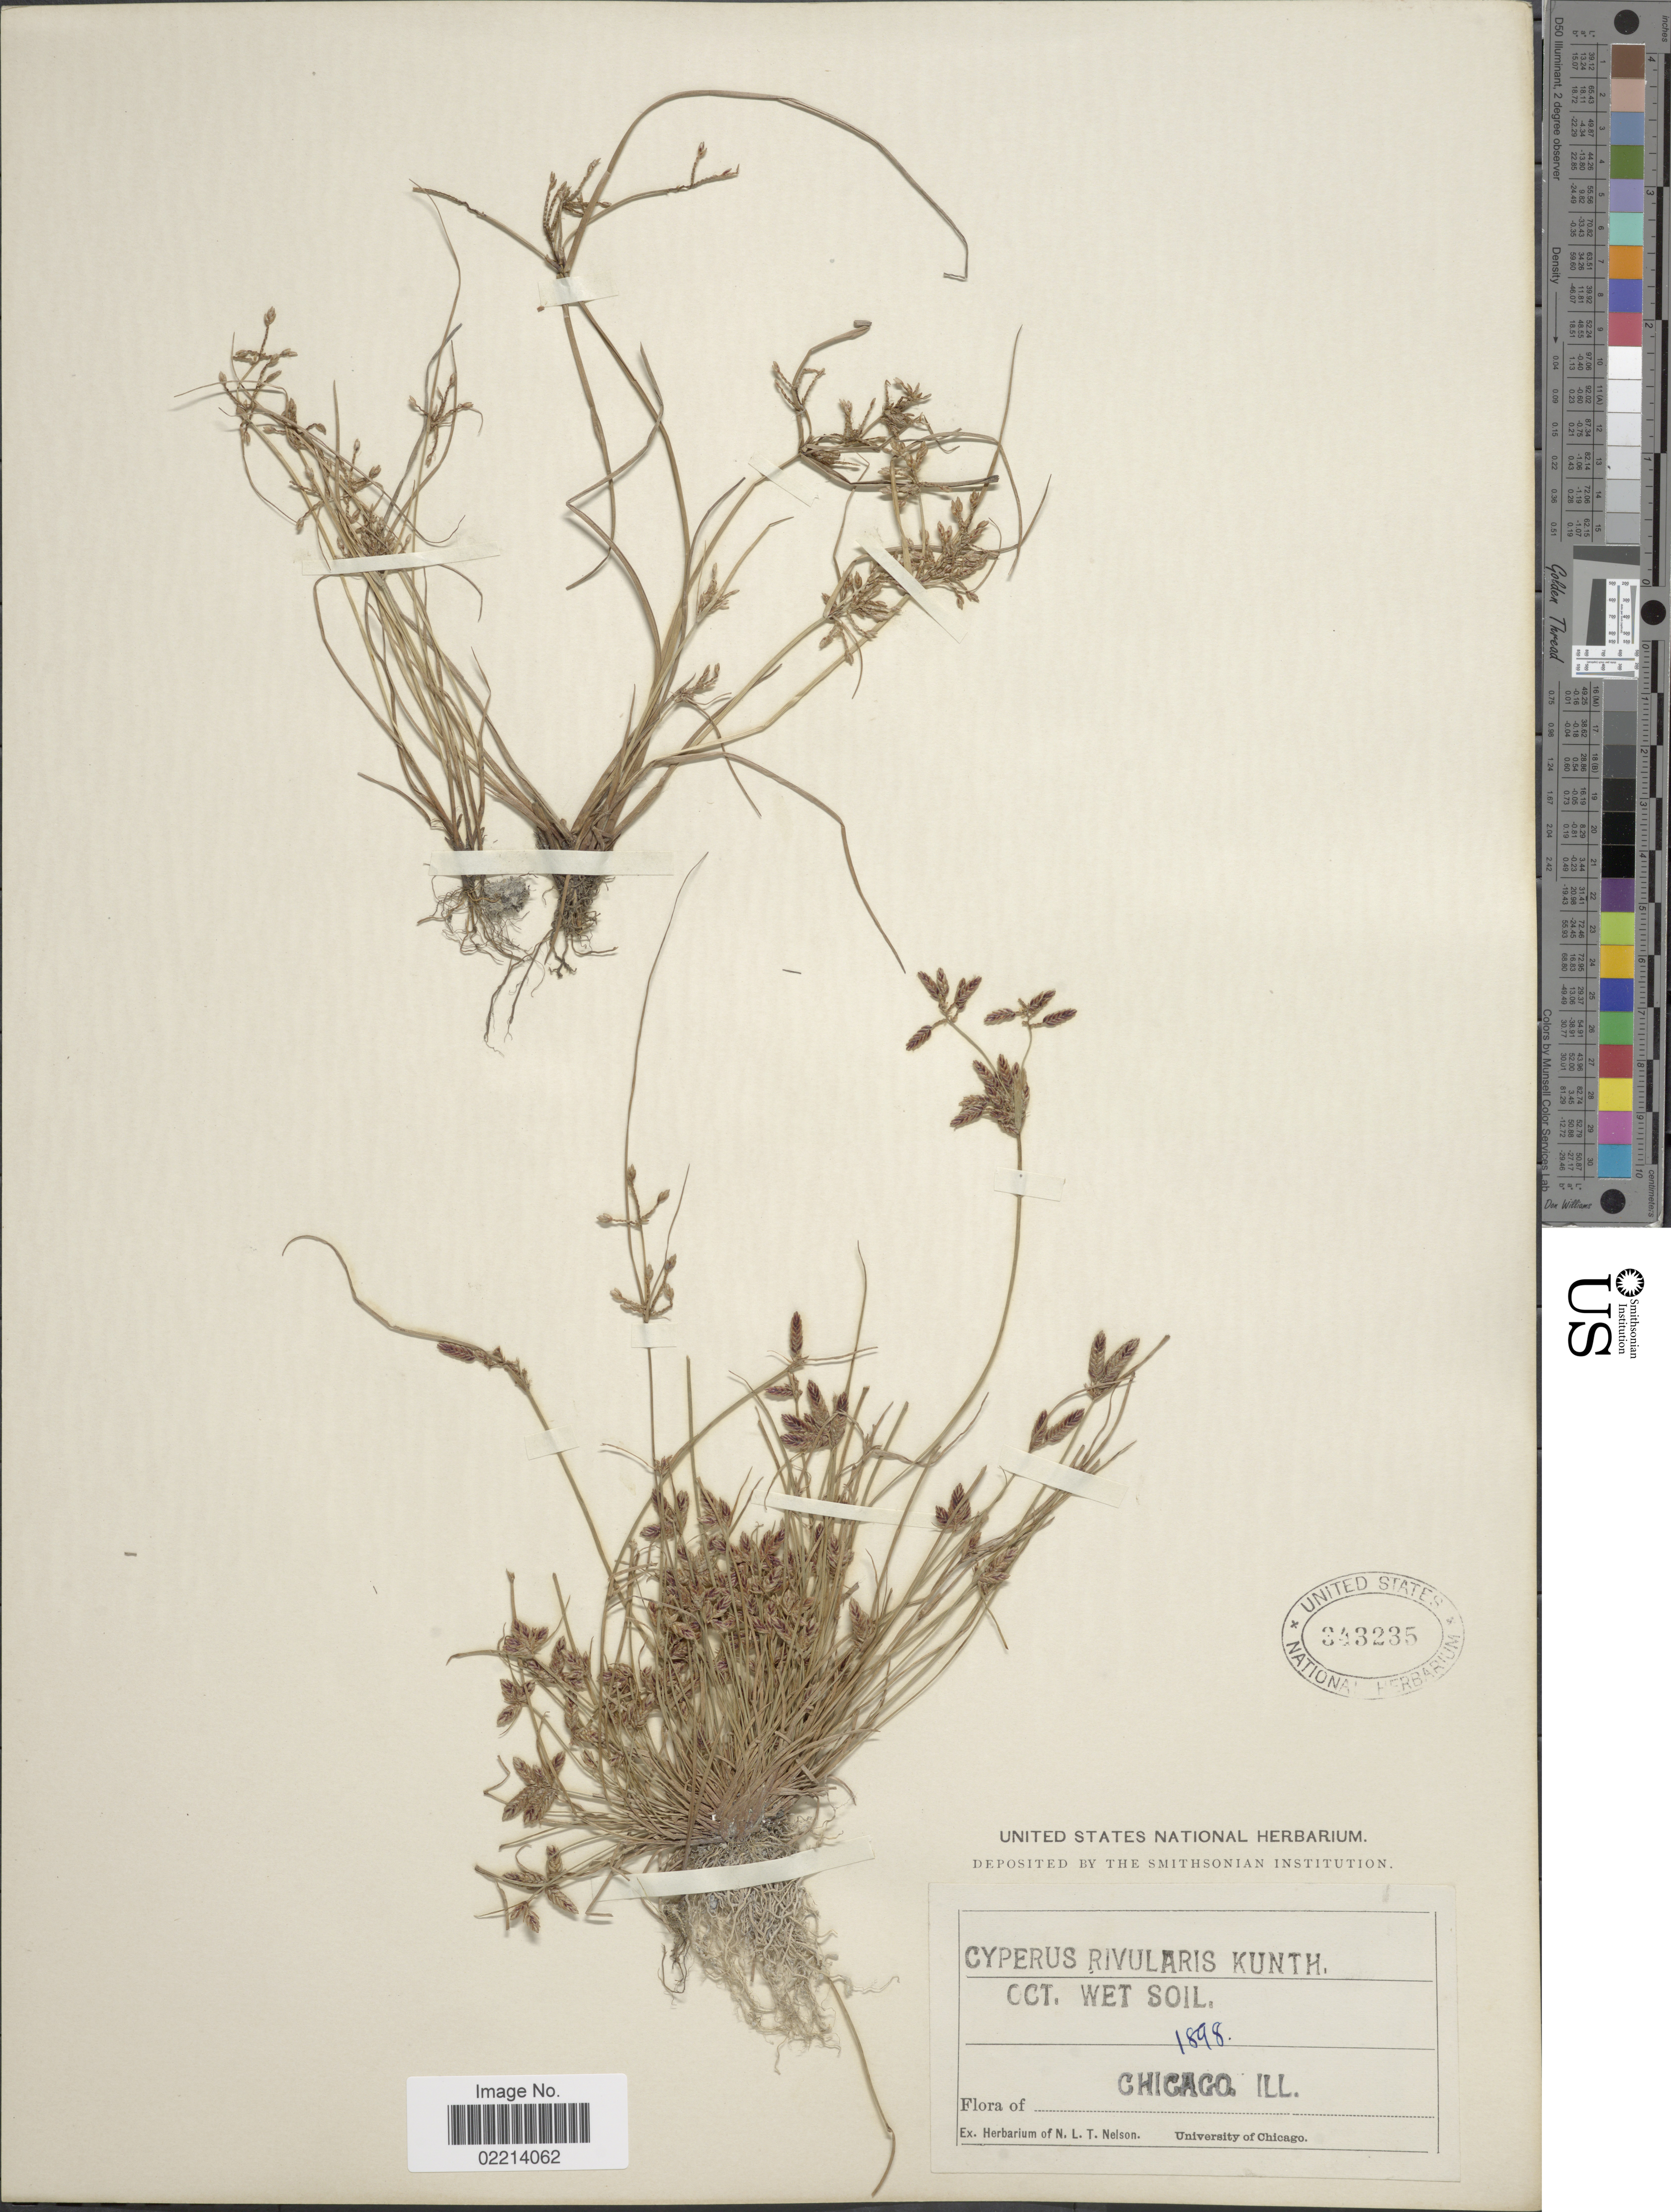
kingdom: Plantae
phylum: Tracheophyta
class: Liliopsida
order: Poales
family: Cyperaceae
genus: Cyperus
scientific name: Cyperus bipartitus Torr.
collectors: ex herb. N. L. T. Nelson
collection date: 1898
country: United States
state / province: Illinois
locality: Chicago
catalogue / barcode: US 343235